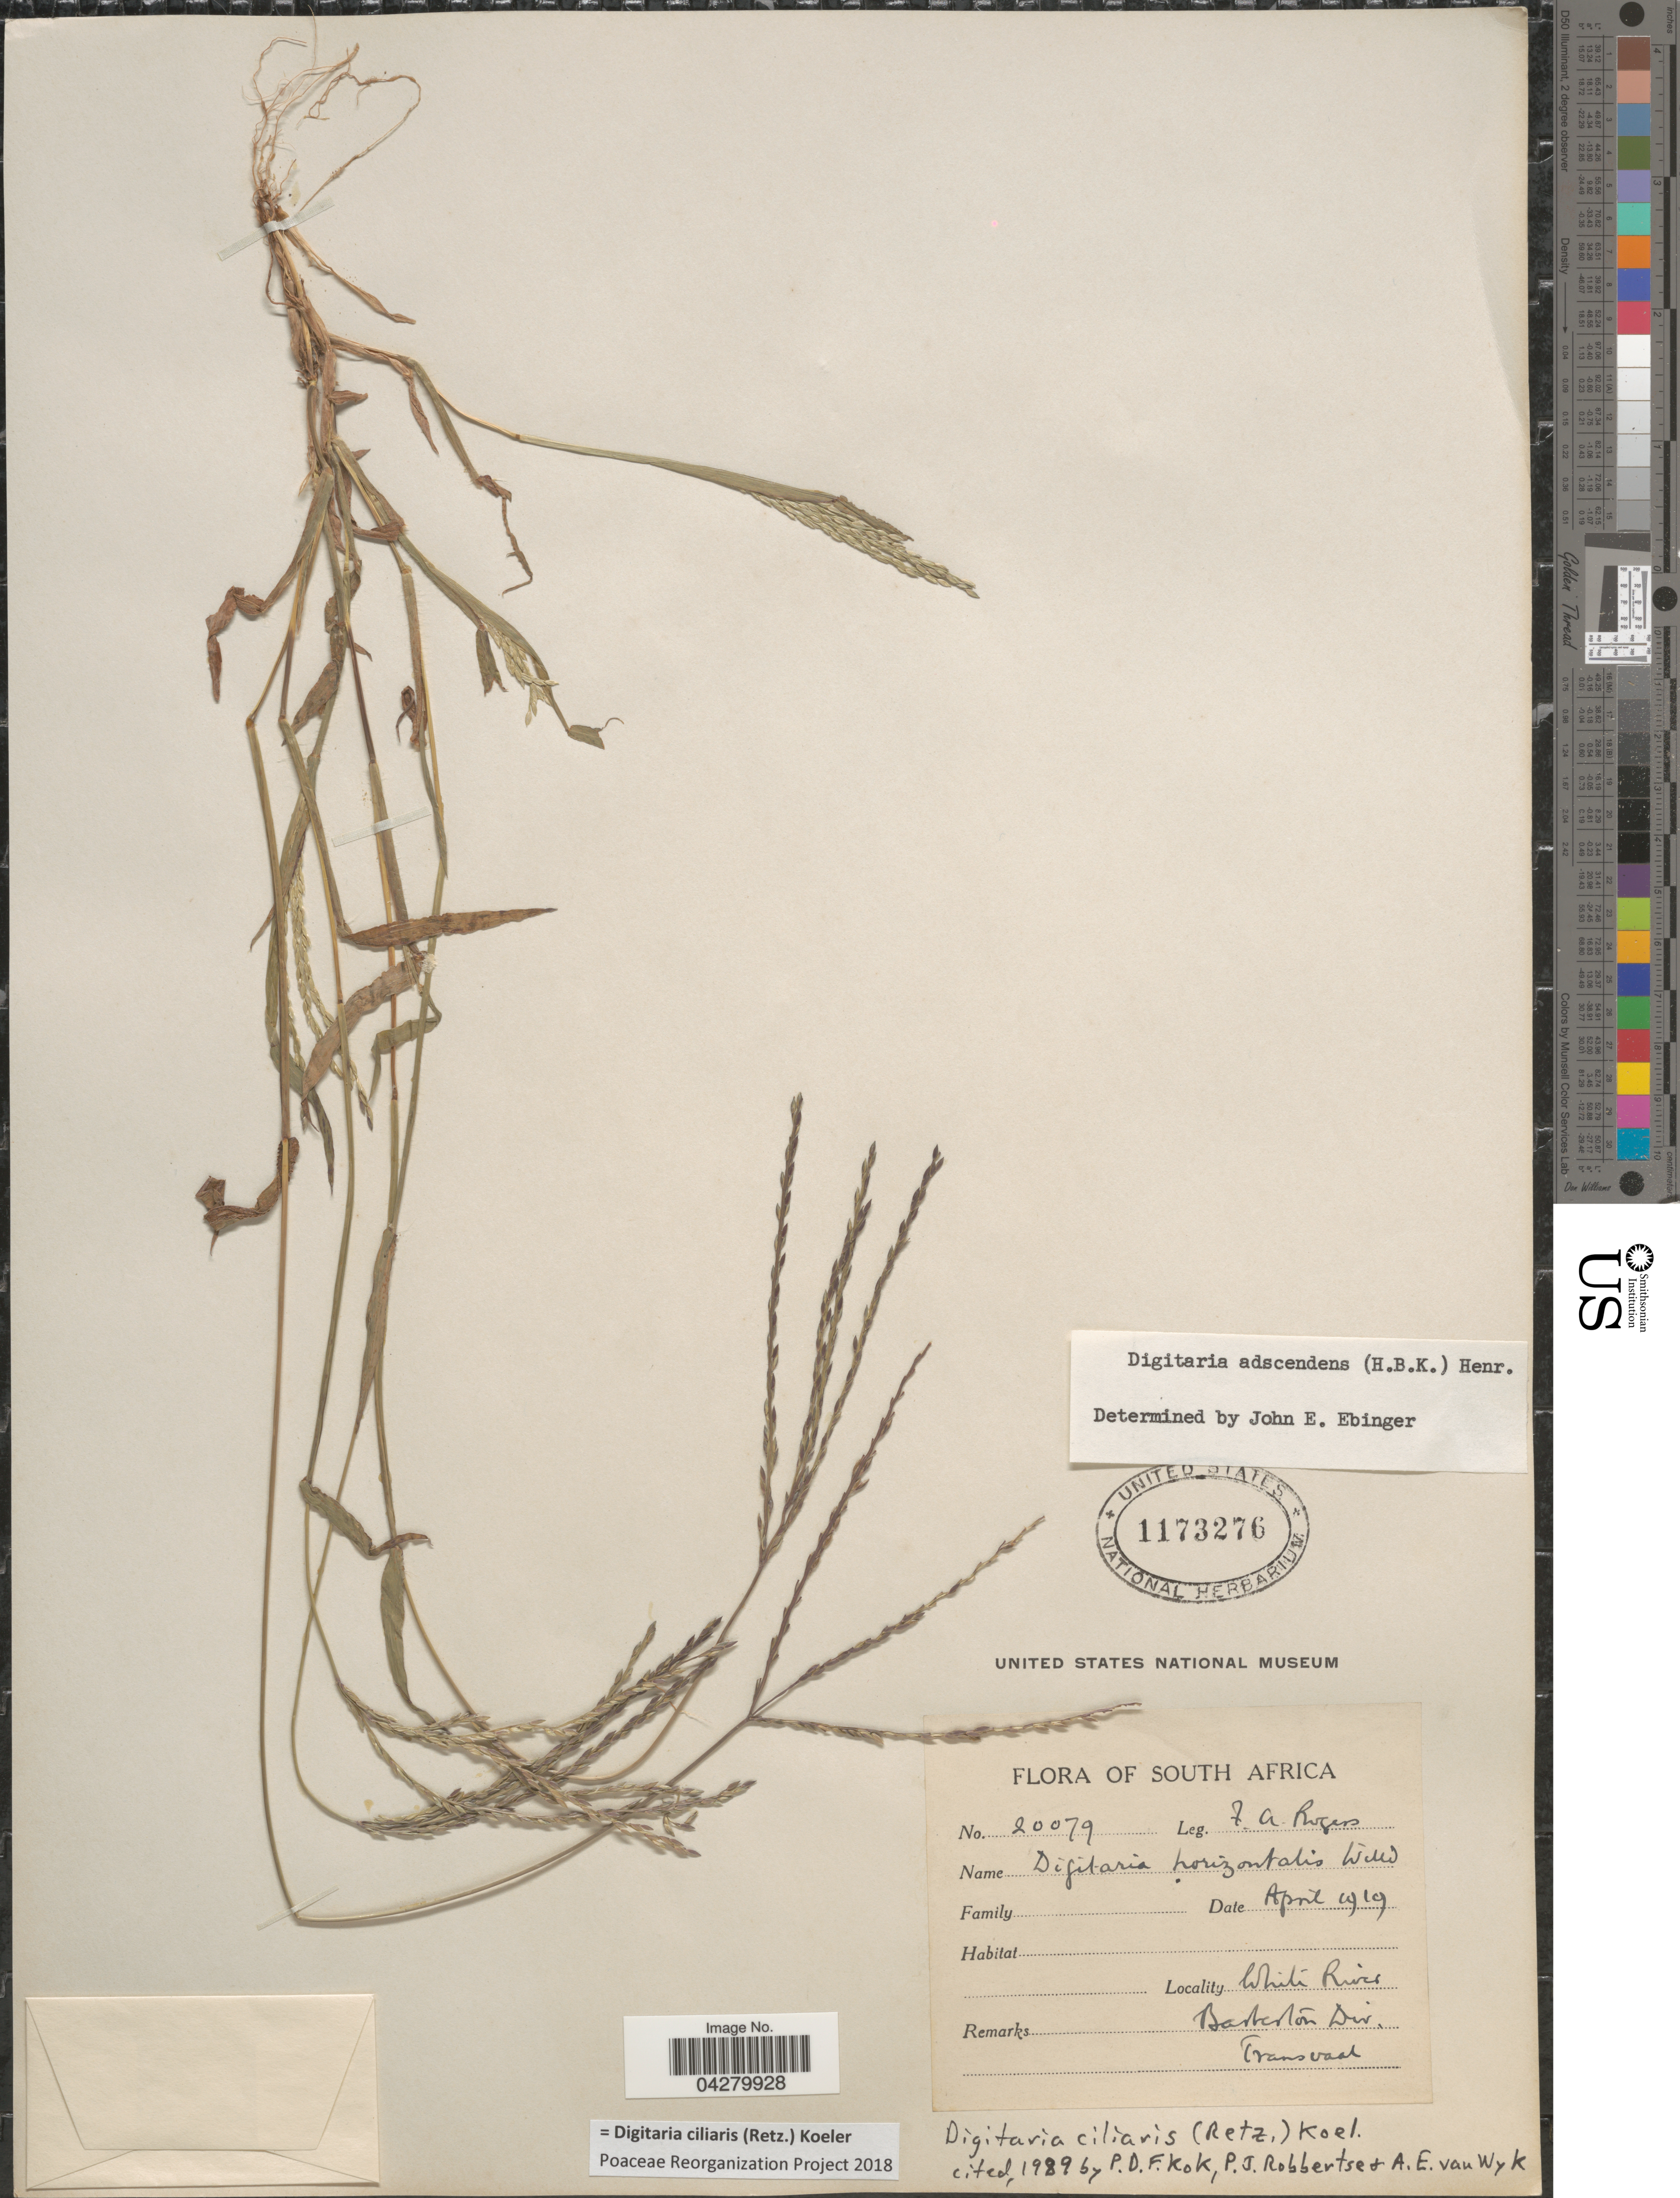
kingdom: Plantae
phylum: Tracheophyta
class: Liliopsida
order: Poales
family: Poaceae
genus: Digitaria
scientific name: Digitaria ciliaris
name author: (Retz.) Koeler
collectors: F. A. Rogers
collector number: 20079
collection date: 1919-04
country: South Africa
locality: White River. Barberton Div. Transvaal.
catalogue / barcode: US 1173276